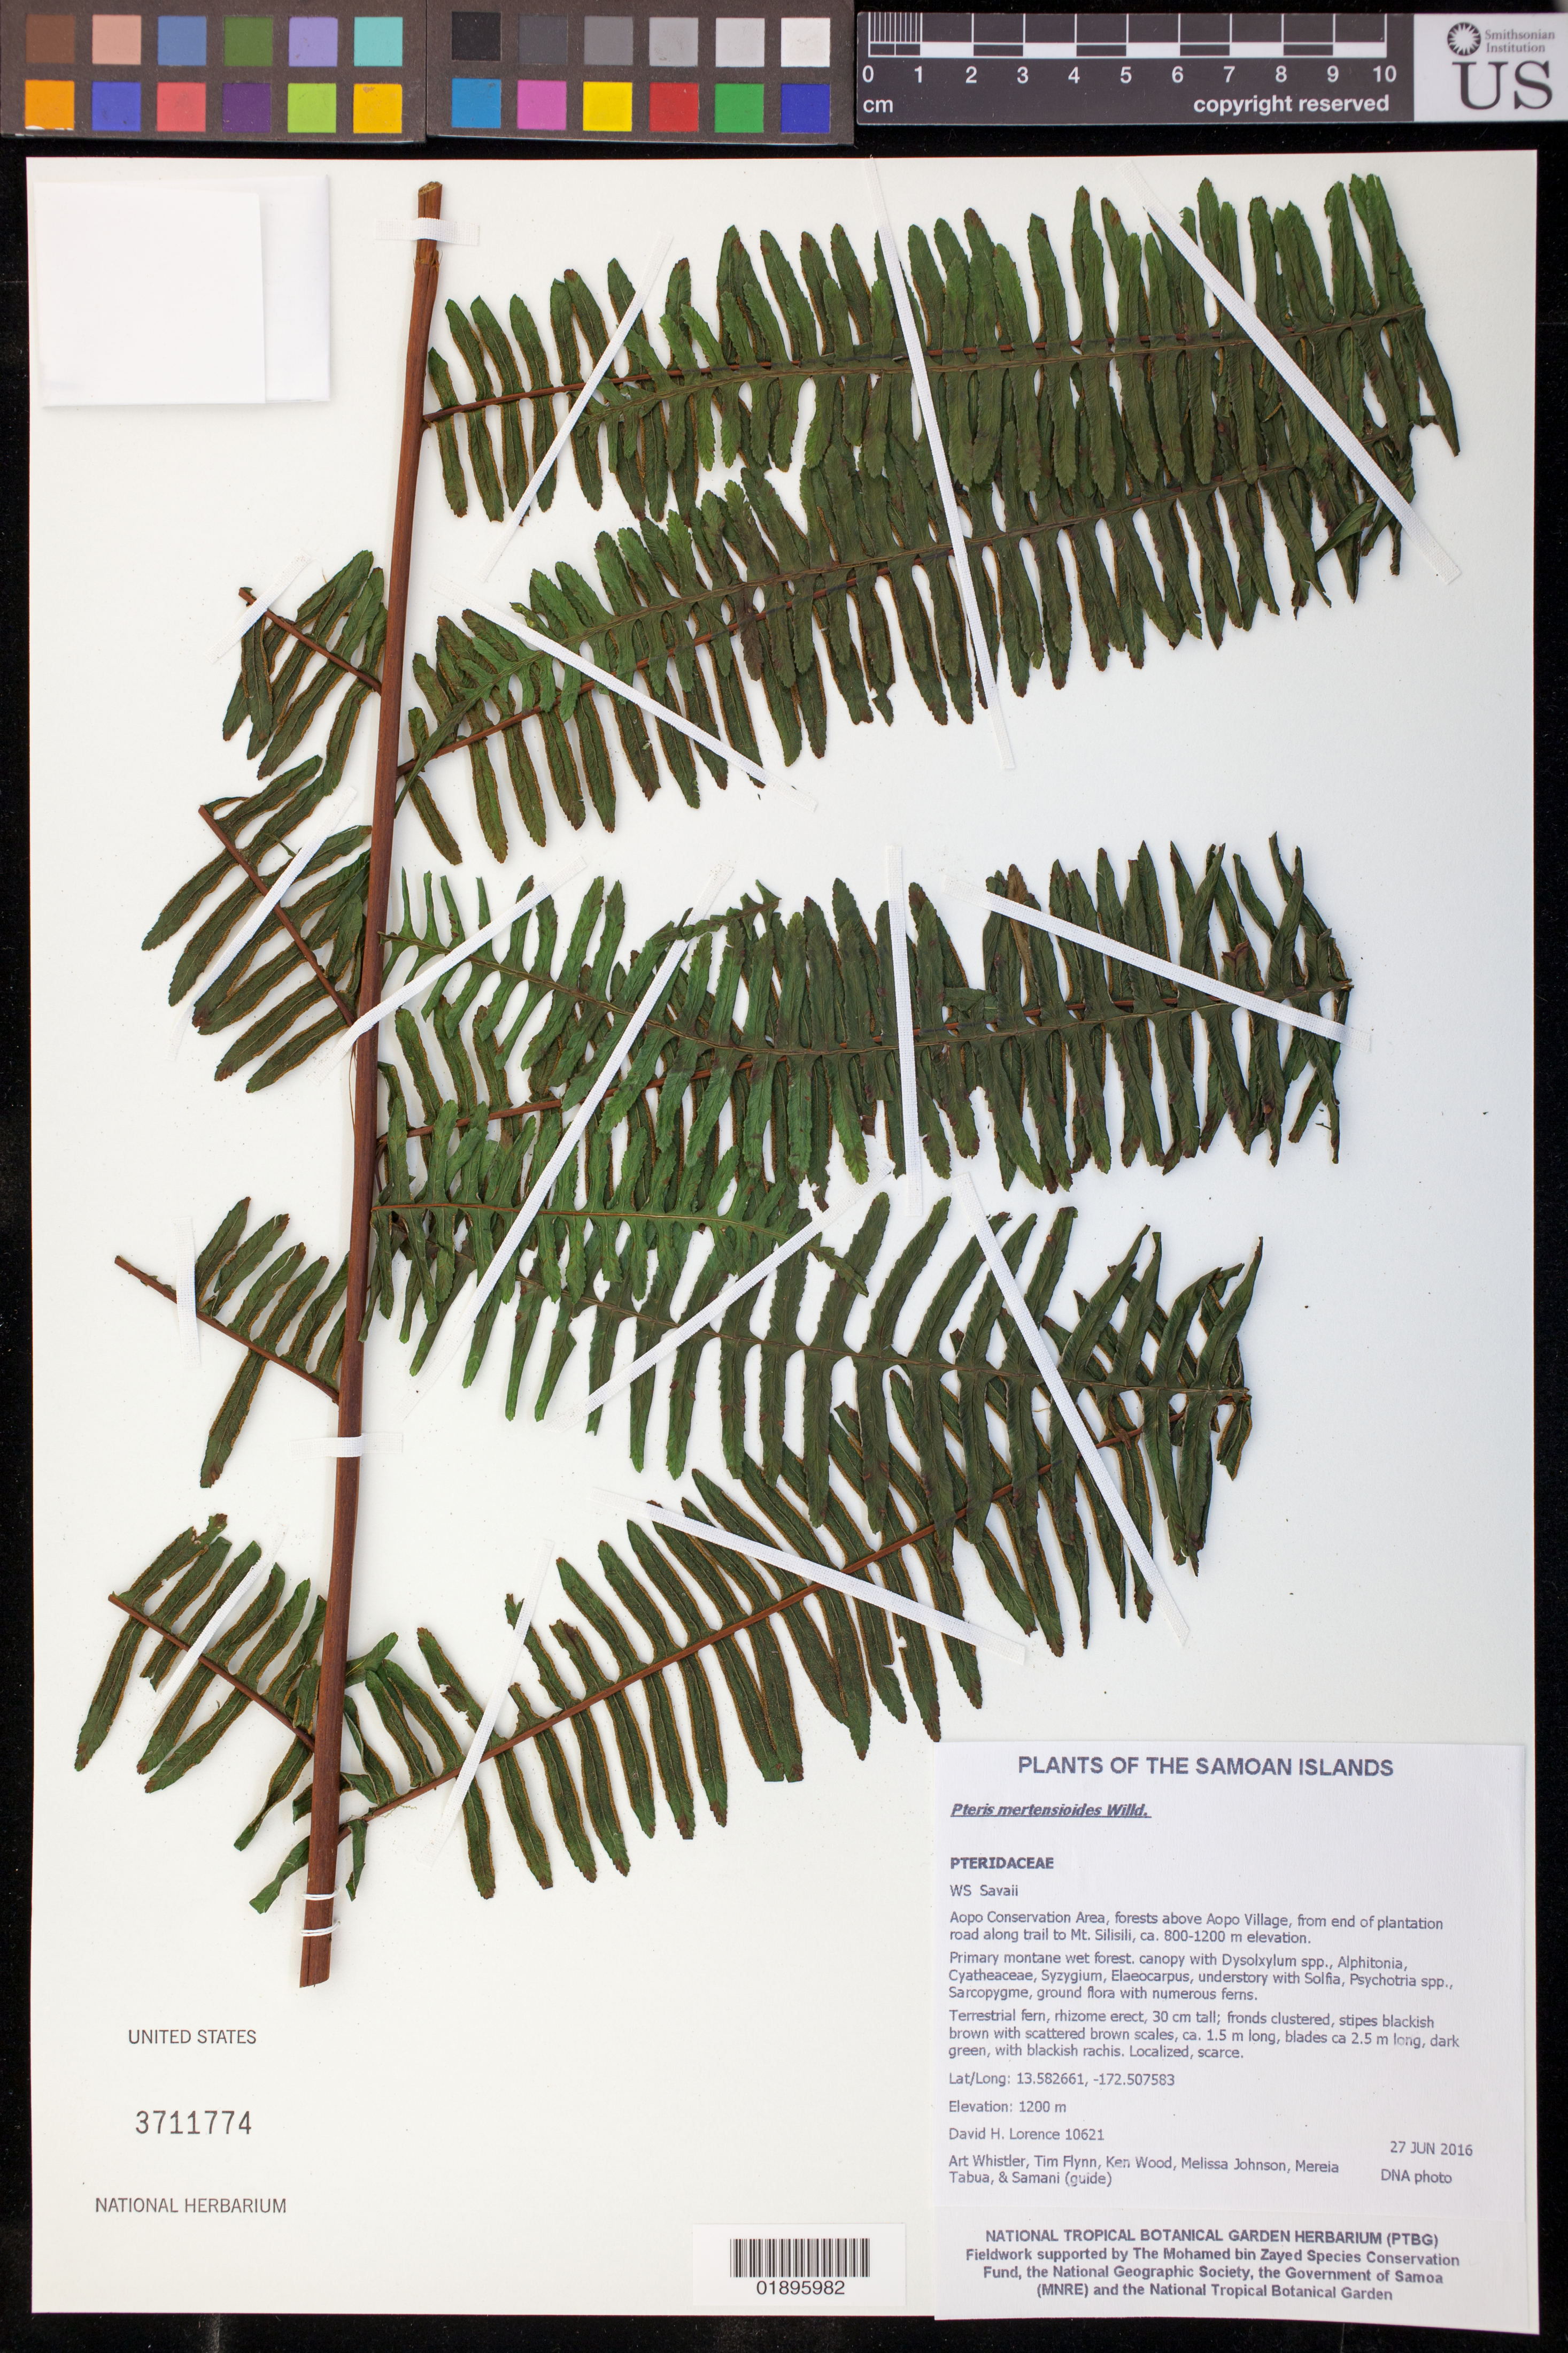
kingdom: Plantae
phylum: Tracheophyta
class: Polypodiopsida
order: Polypodiales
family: Pteridaceae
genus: Pteris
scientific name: Pteris mertensioides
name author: Willd.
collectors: D. Lorence, A. Whistler, J. Atherton, F. Enoka & J. Pisi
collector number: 10621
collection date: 2016-06-27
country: Samoa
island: Savai'i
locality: Aopo Conservation Area, forests above Aopo Village, from end of plantation road along trail to Mt. Silisili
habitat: Primary montane wet forest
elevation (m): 1200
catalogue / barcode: US 3711774